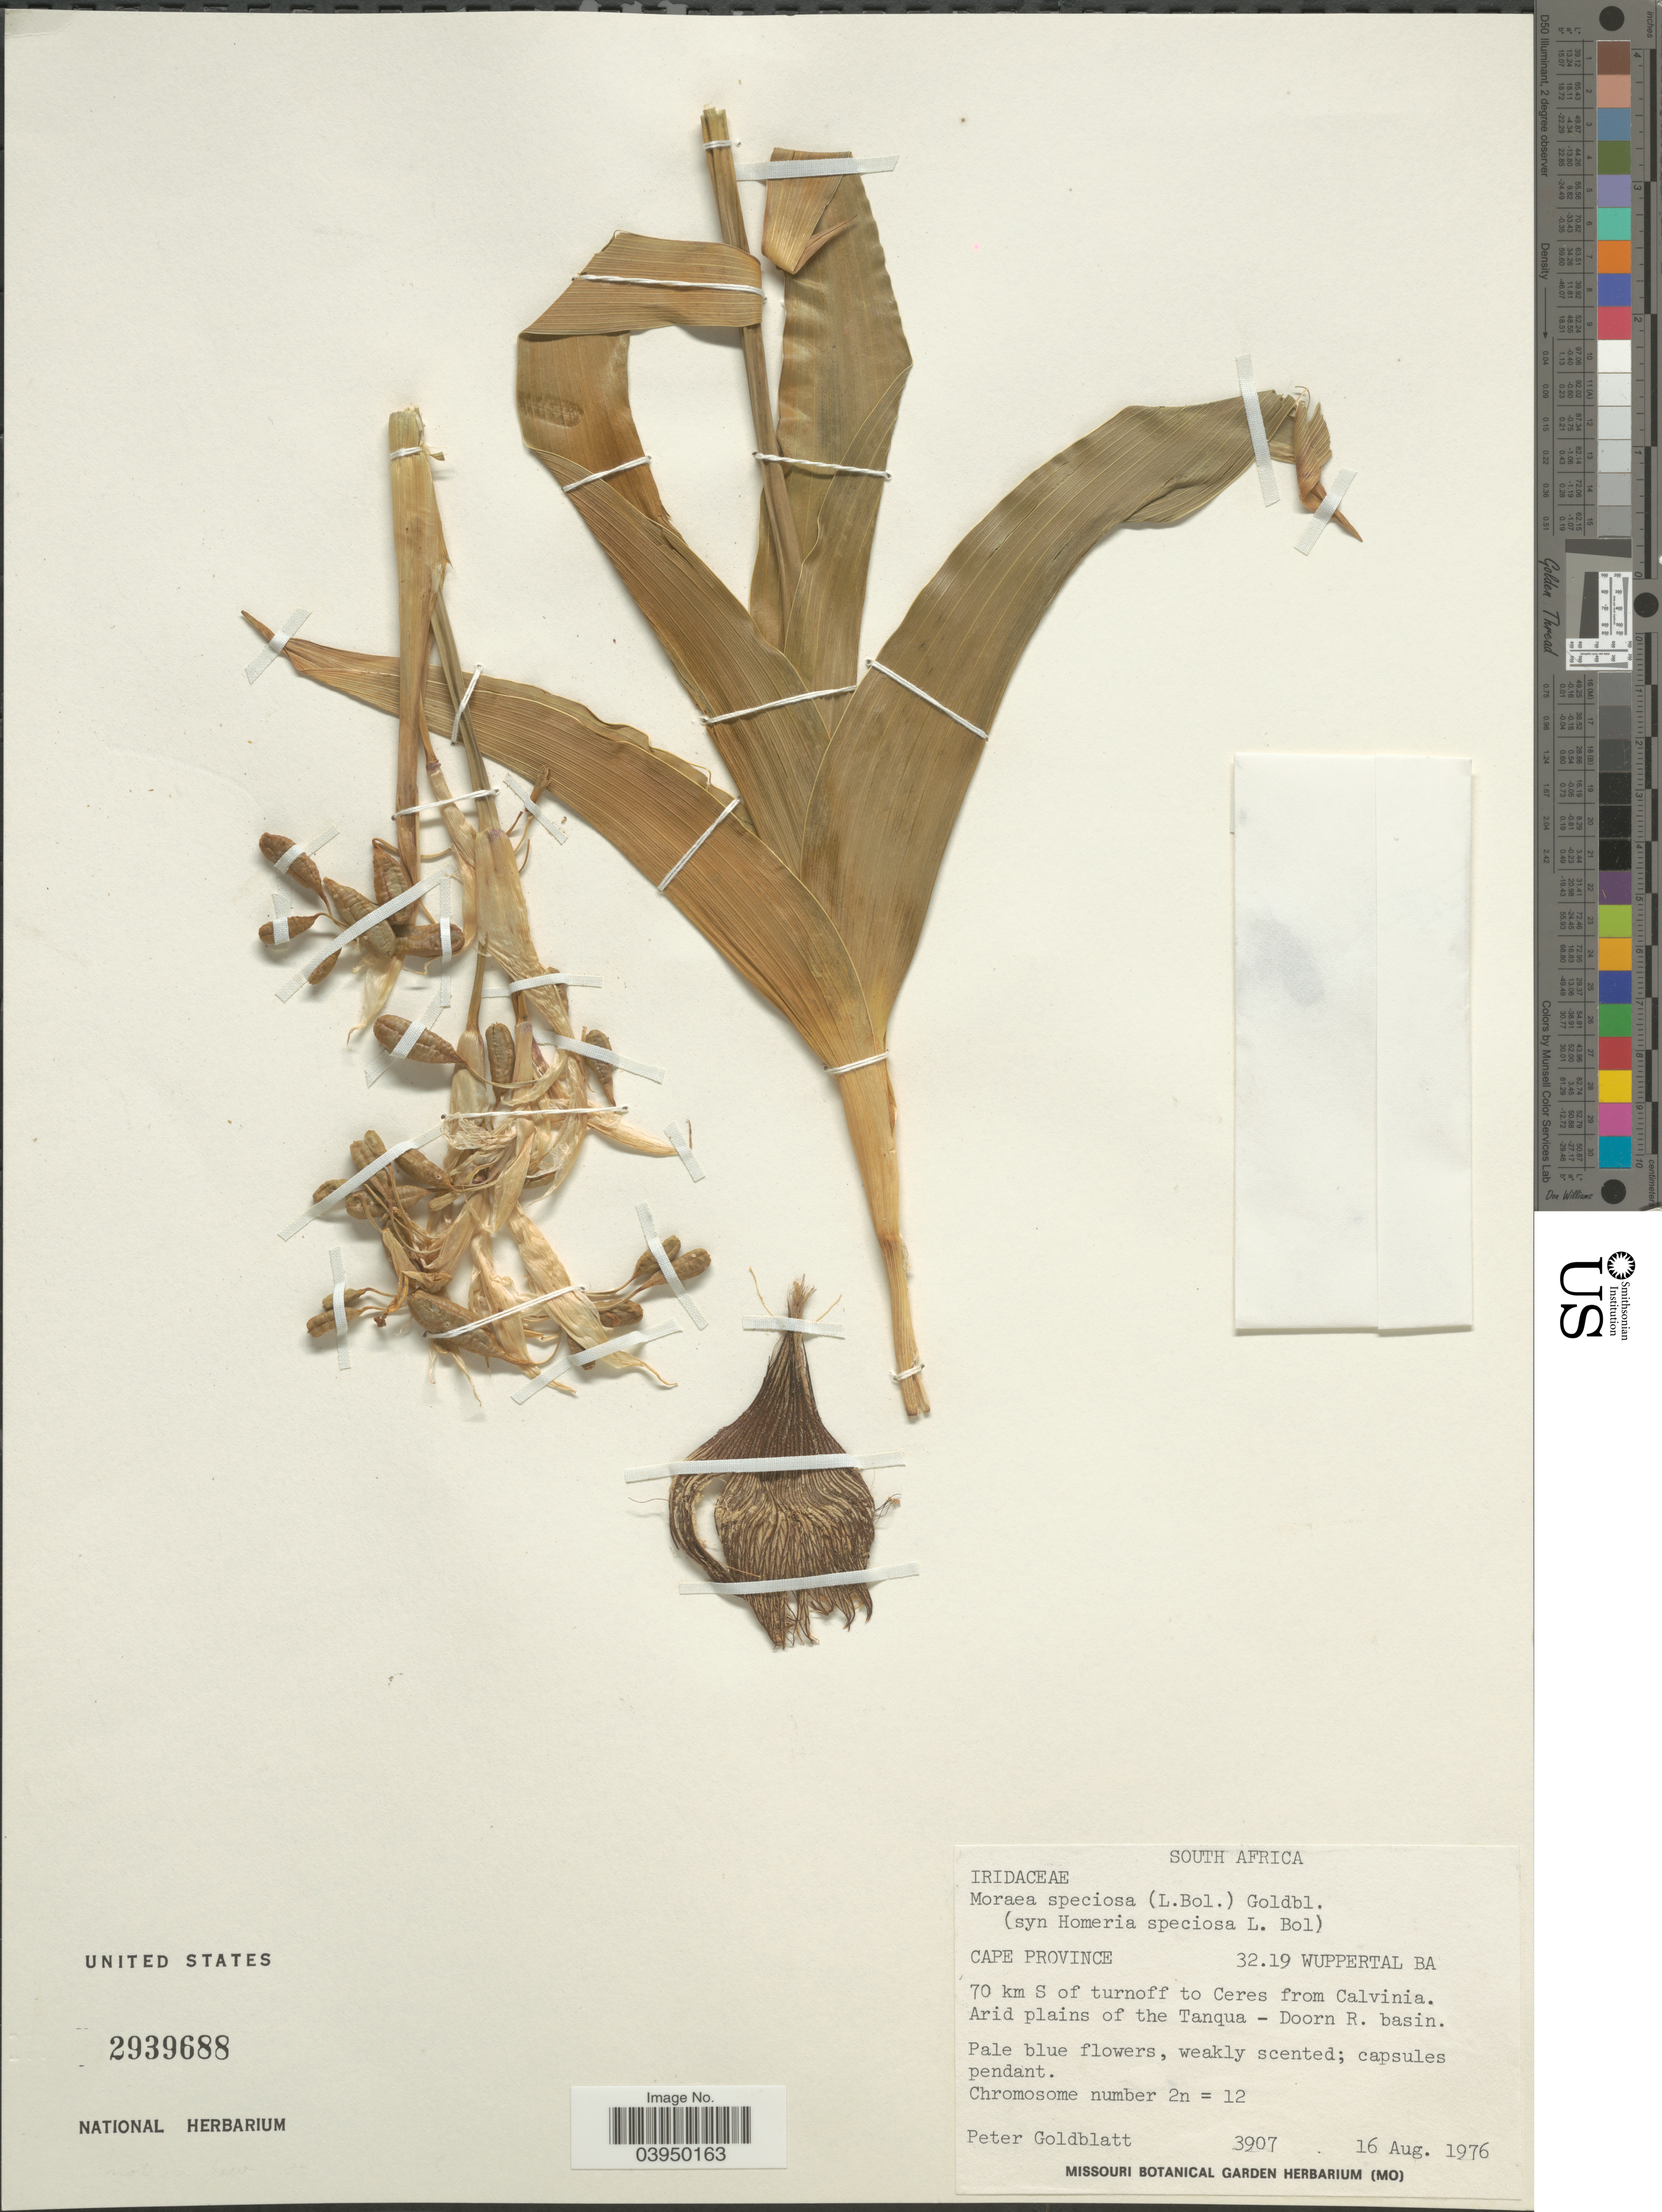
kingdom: Plantae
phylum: Tracheophyta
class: Liliopsida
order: Asparagales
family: Iridaceae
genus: Moraea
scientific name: Moraea speciosa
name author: (L. Bolus) Goldblatt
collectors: P. Goldblatt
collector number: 3907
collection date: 1976-08-16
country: South Africa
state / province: Western Cape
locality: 32.19 Wuppertal BA. 70 km S of turnoff to Ceres from Calvinia. Arid plains of the Tanqua - Doorn R. basin.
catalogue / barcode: US 2939688